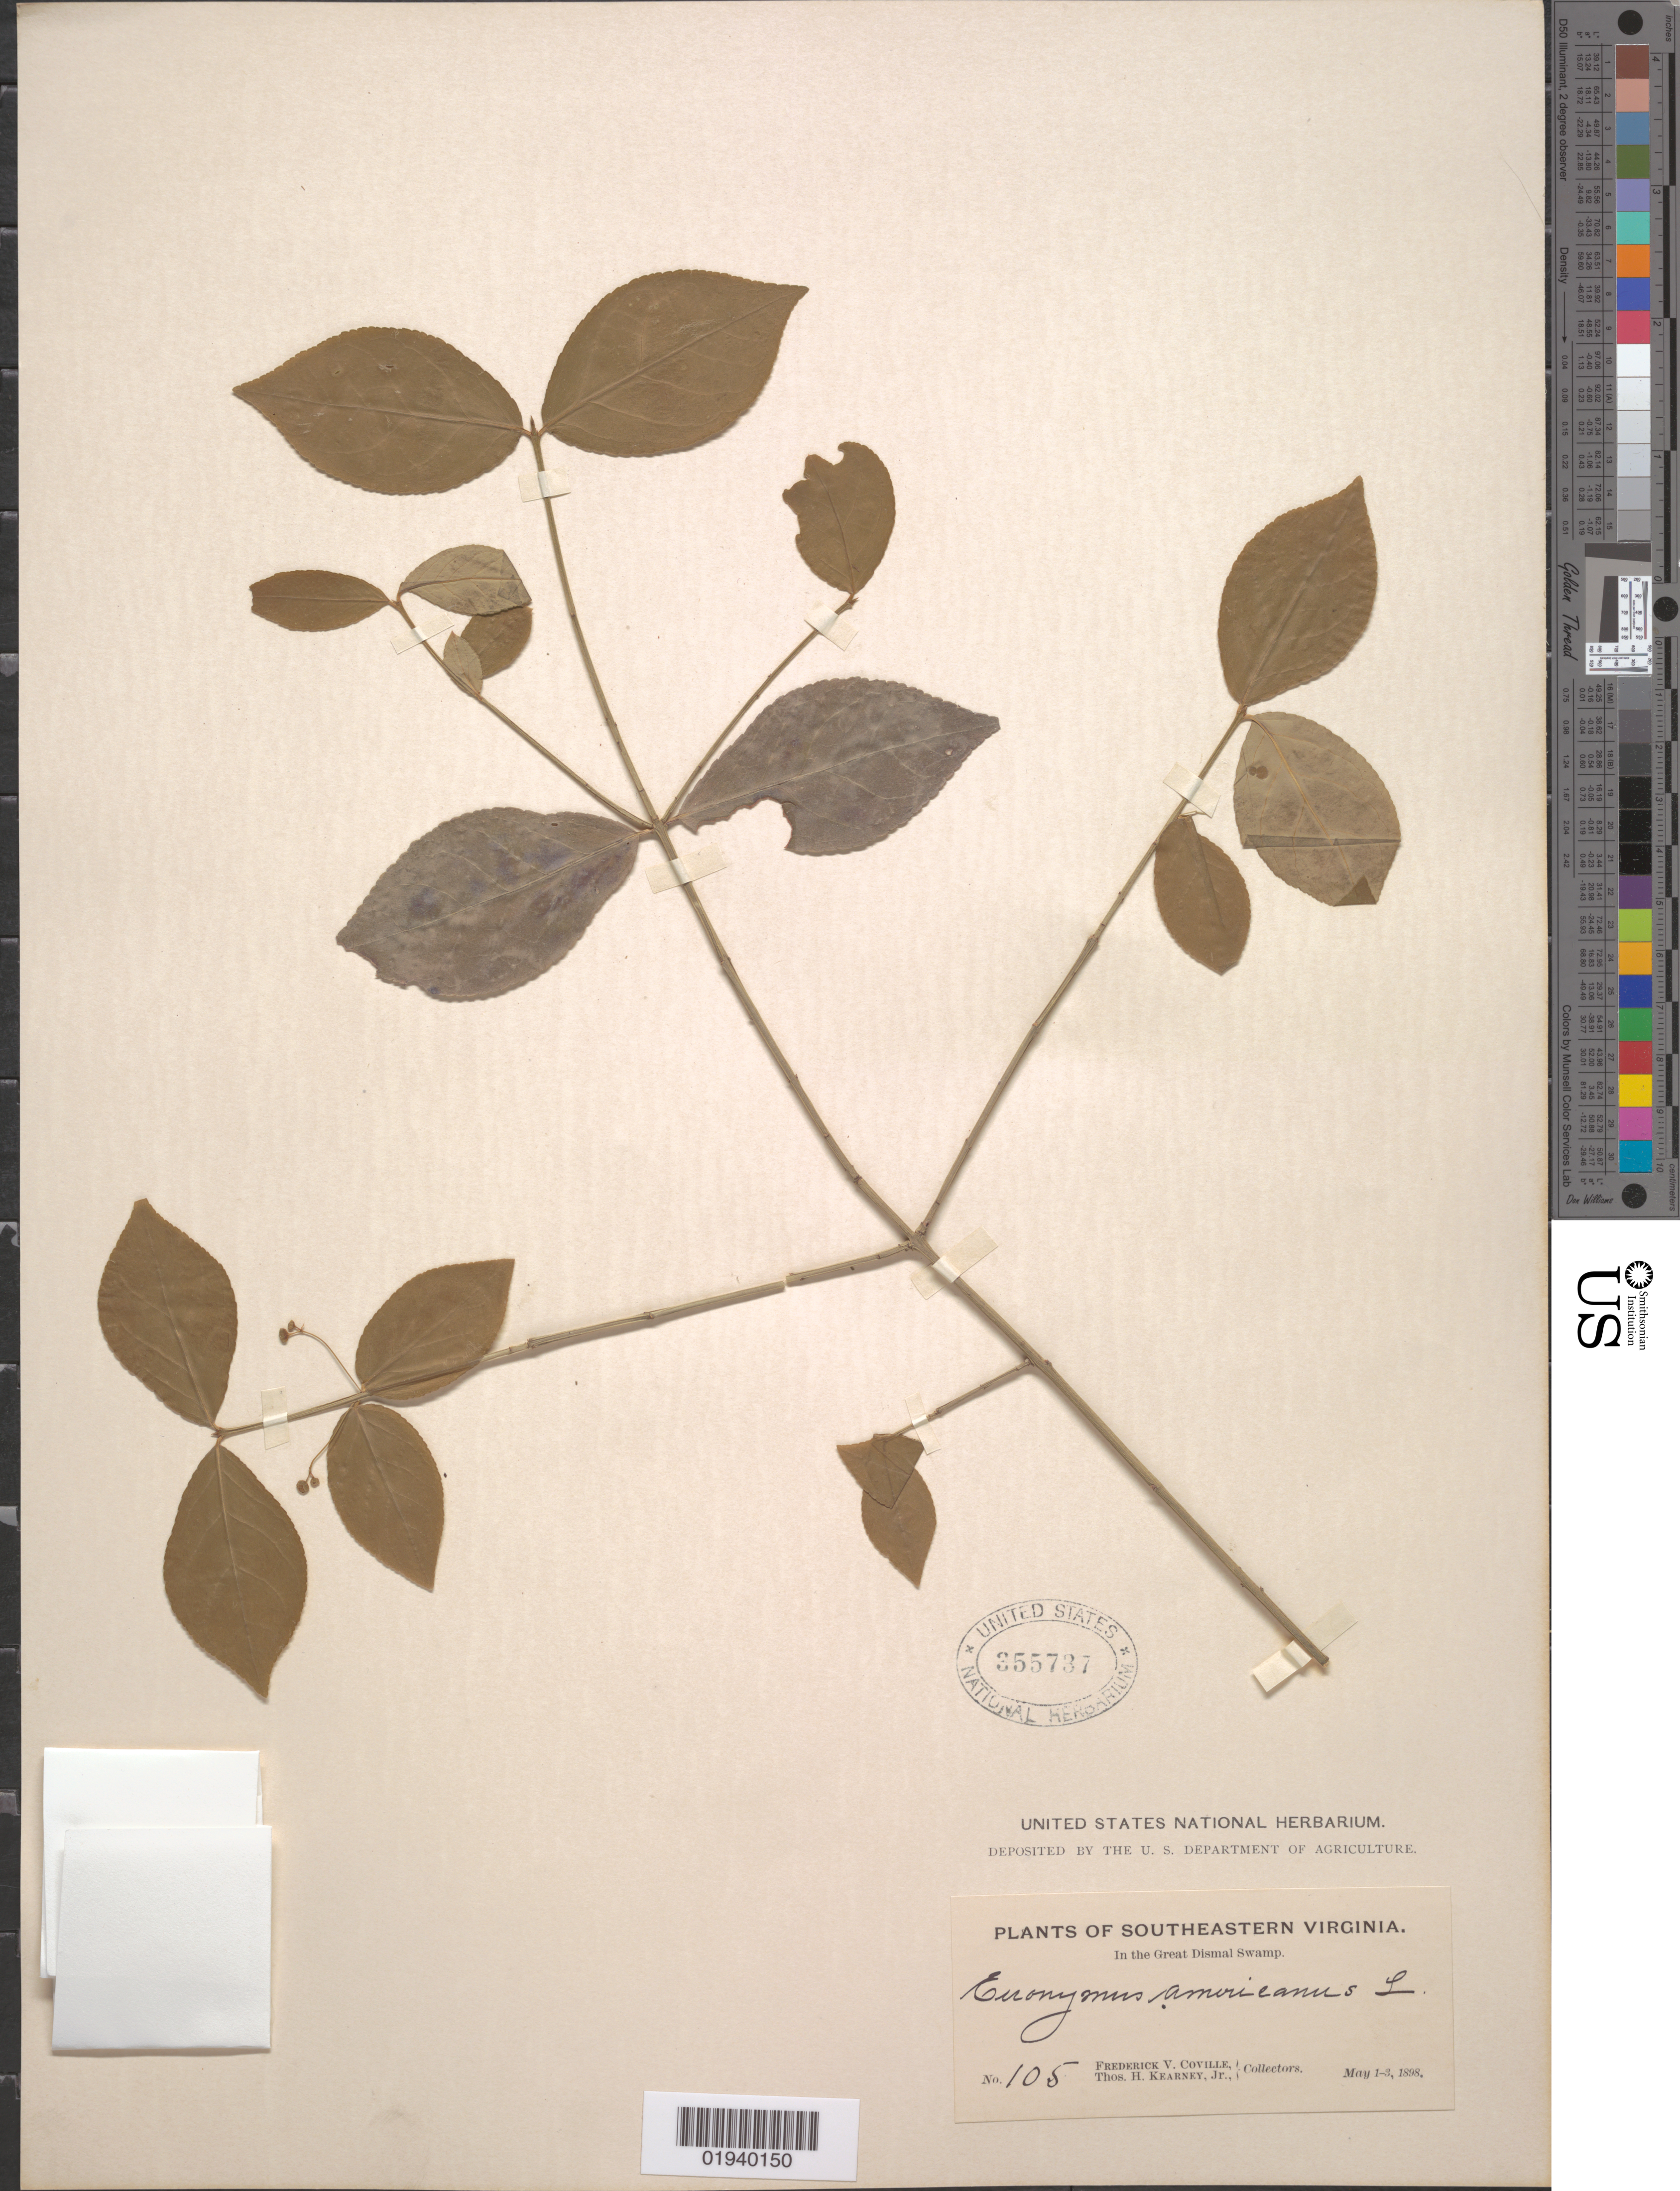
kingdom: Plantae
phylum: Tracheophyta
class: Magnoliopsida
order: Celastrales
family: Celastraceae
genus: Euonymus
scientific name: Euonymus americanus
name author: L.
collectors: F. V. Coville & T. H. Kearney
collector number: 105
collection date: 1898-05-01/1898-05-03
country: United States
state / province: Virginia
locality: Great Dismal Swamp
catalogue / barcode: US 355737